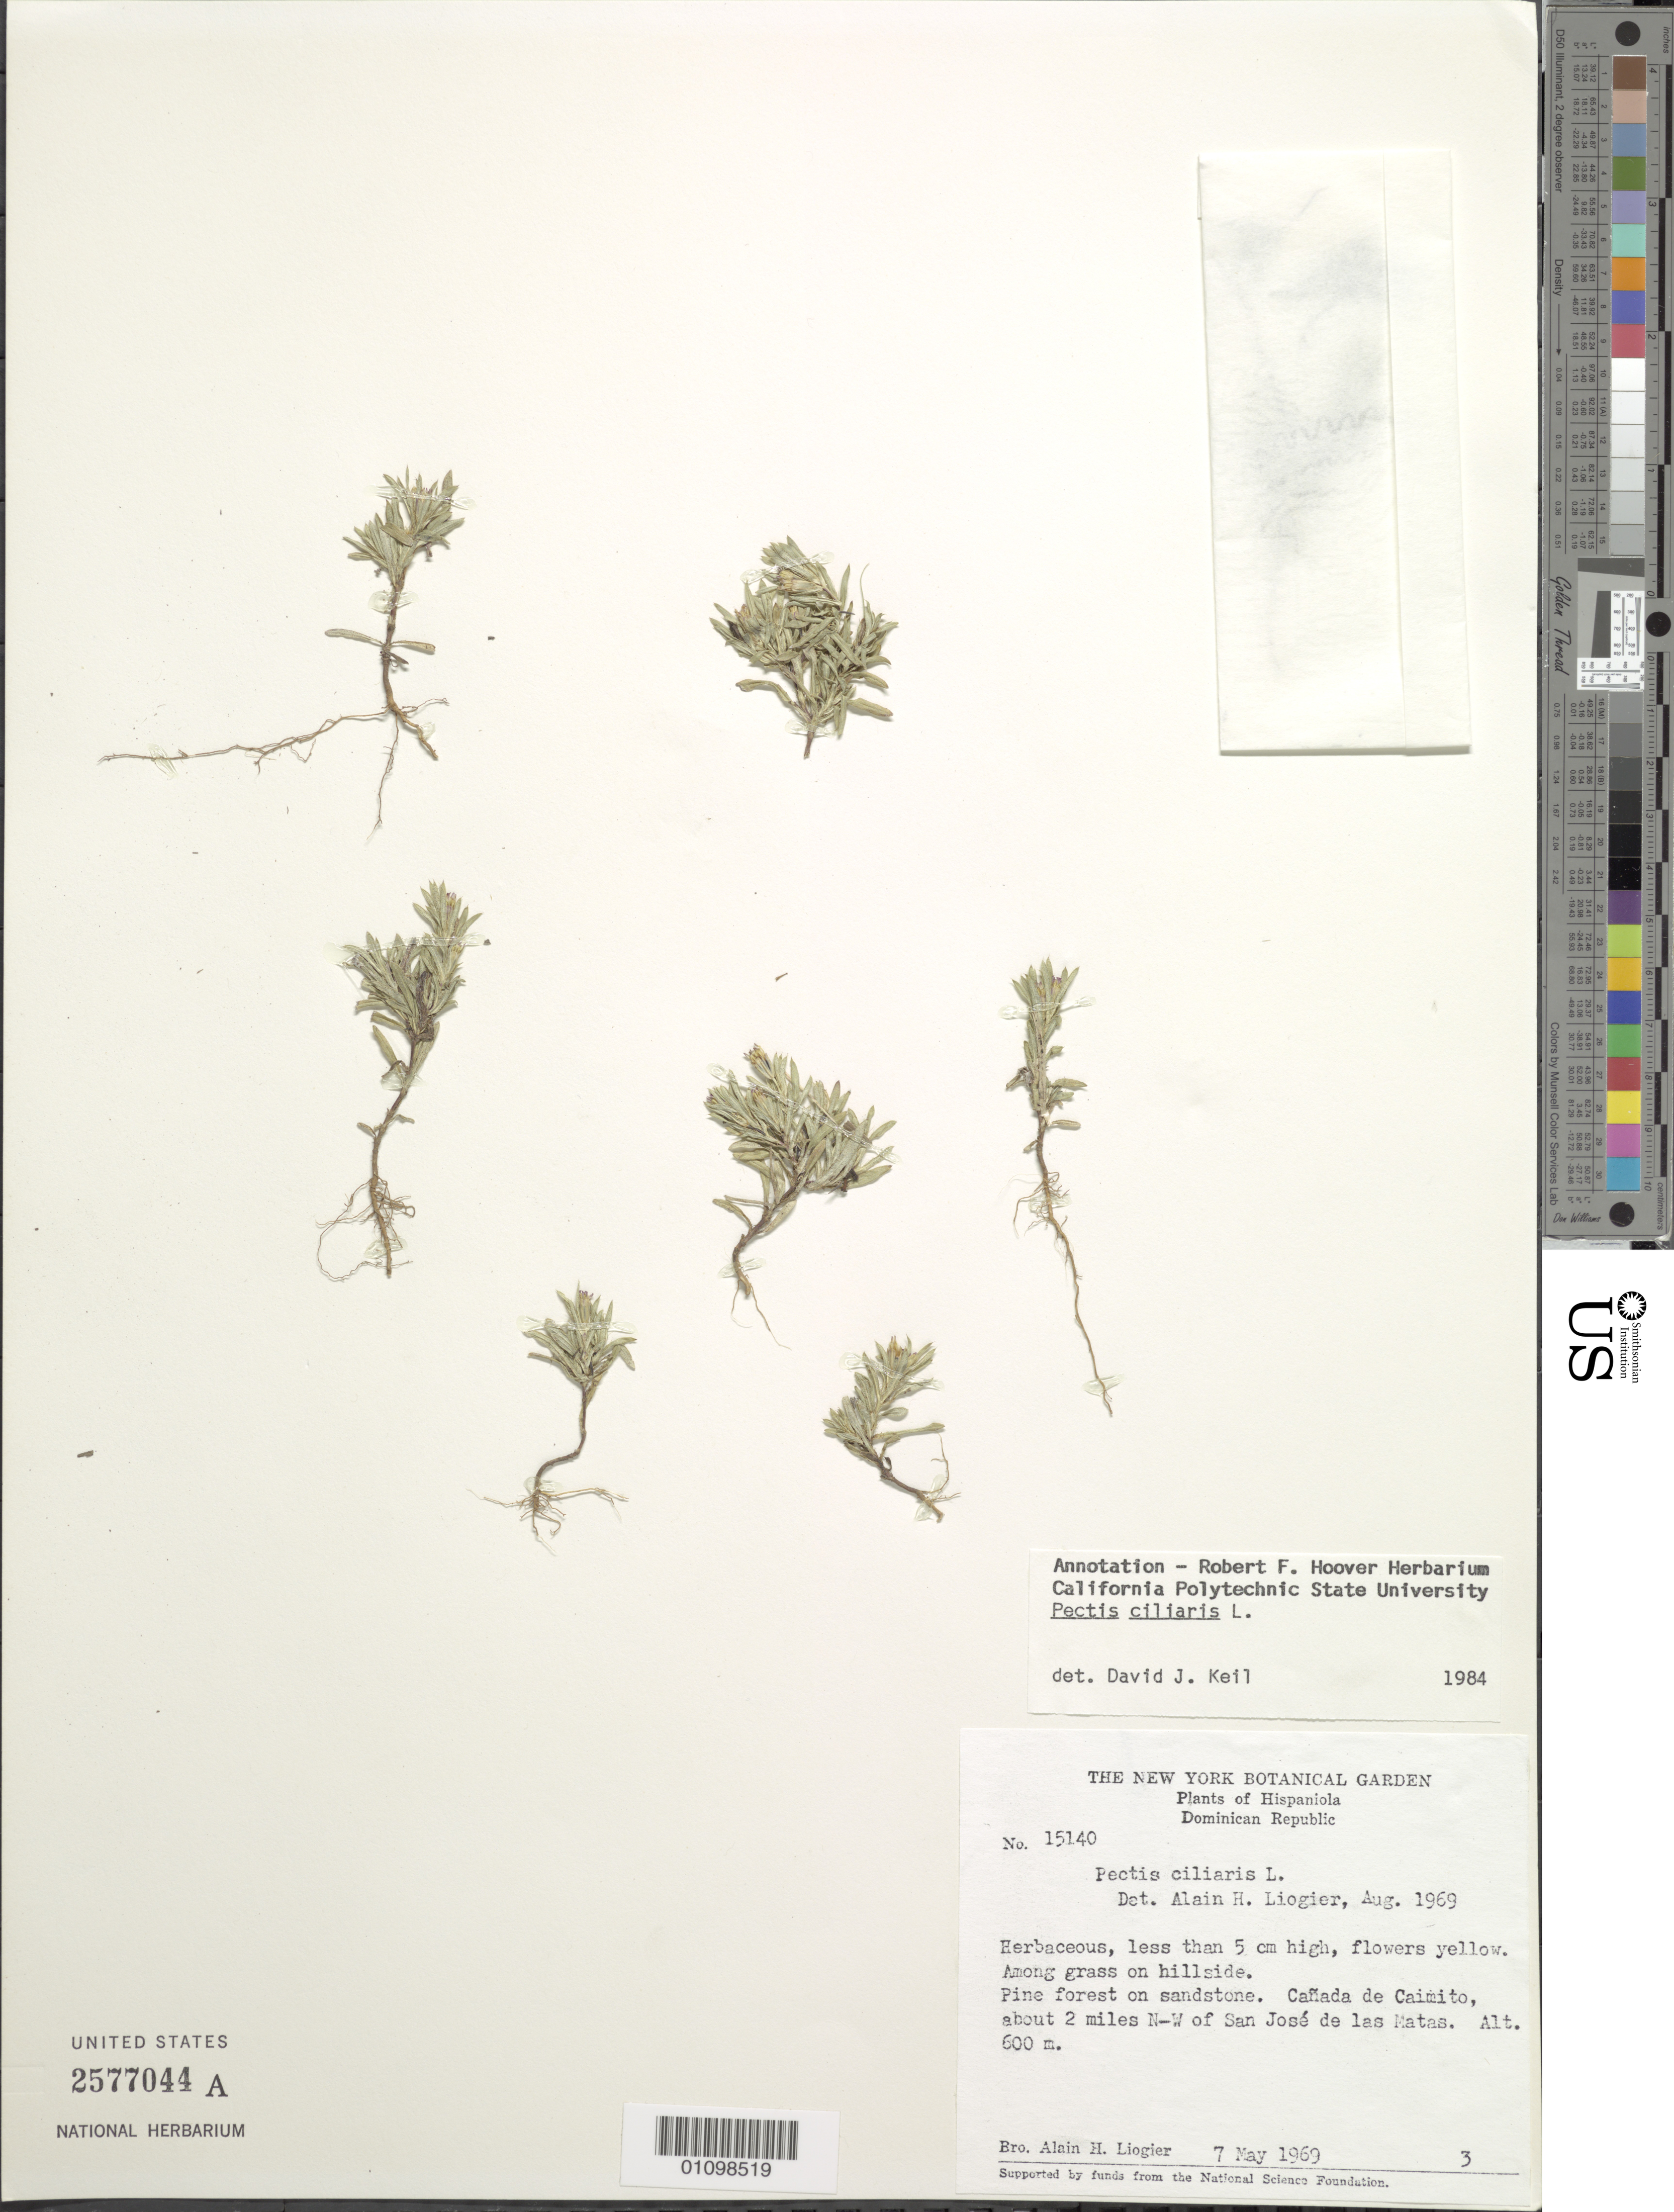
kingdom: Plantae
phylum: Tracheophyta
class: Magnoliopsida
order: Asterales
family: Asteraceae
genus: Pectis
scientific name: Pectis ciliaris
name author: L.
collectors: A. H. Liogier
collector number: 15140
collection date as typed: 07 May 1969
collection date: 1969-05-07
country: Dominican Republic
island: Hispaniola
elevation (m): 600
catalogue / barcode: US 2577044A